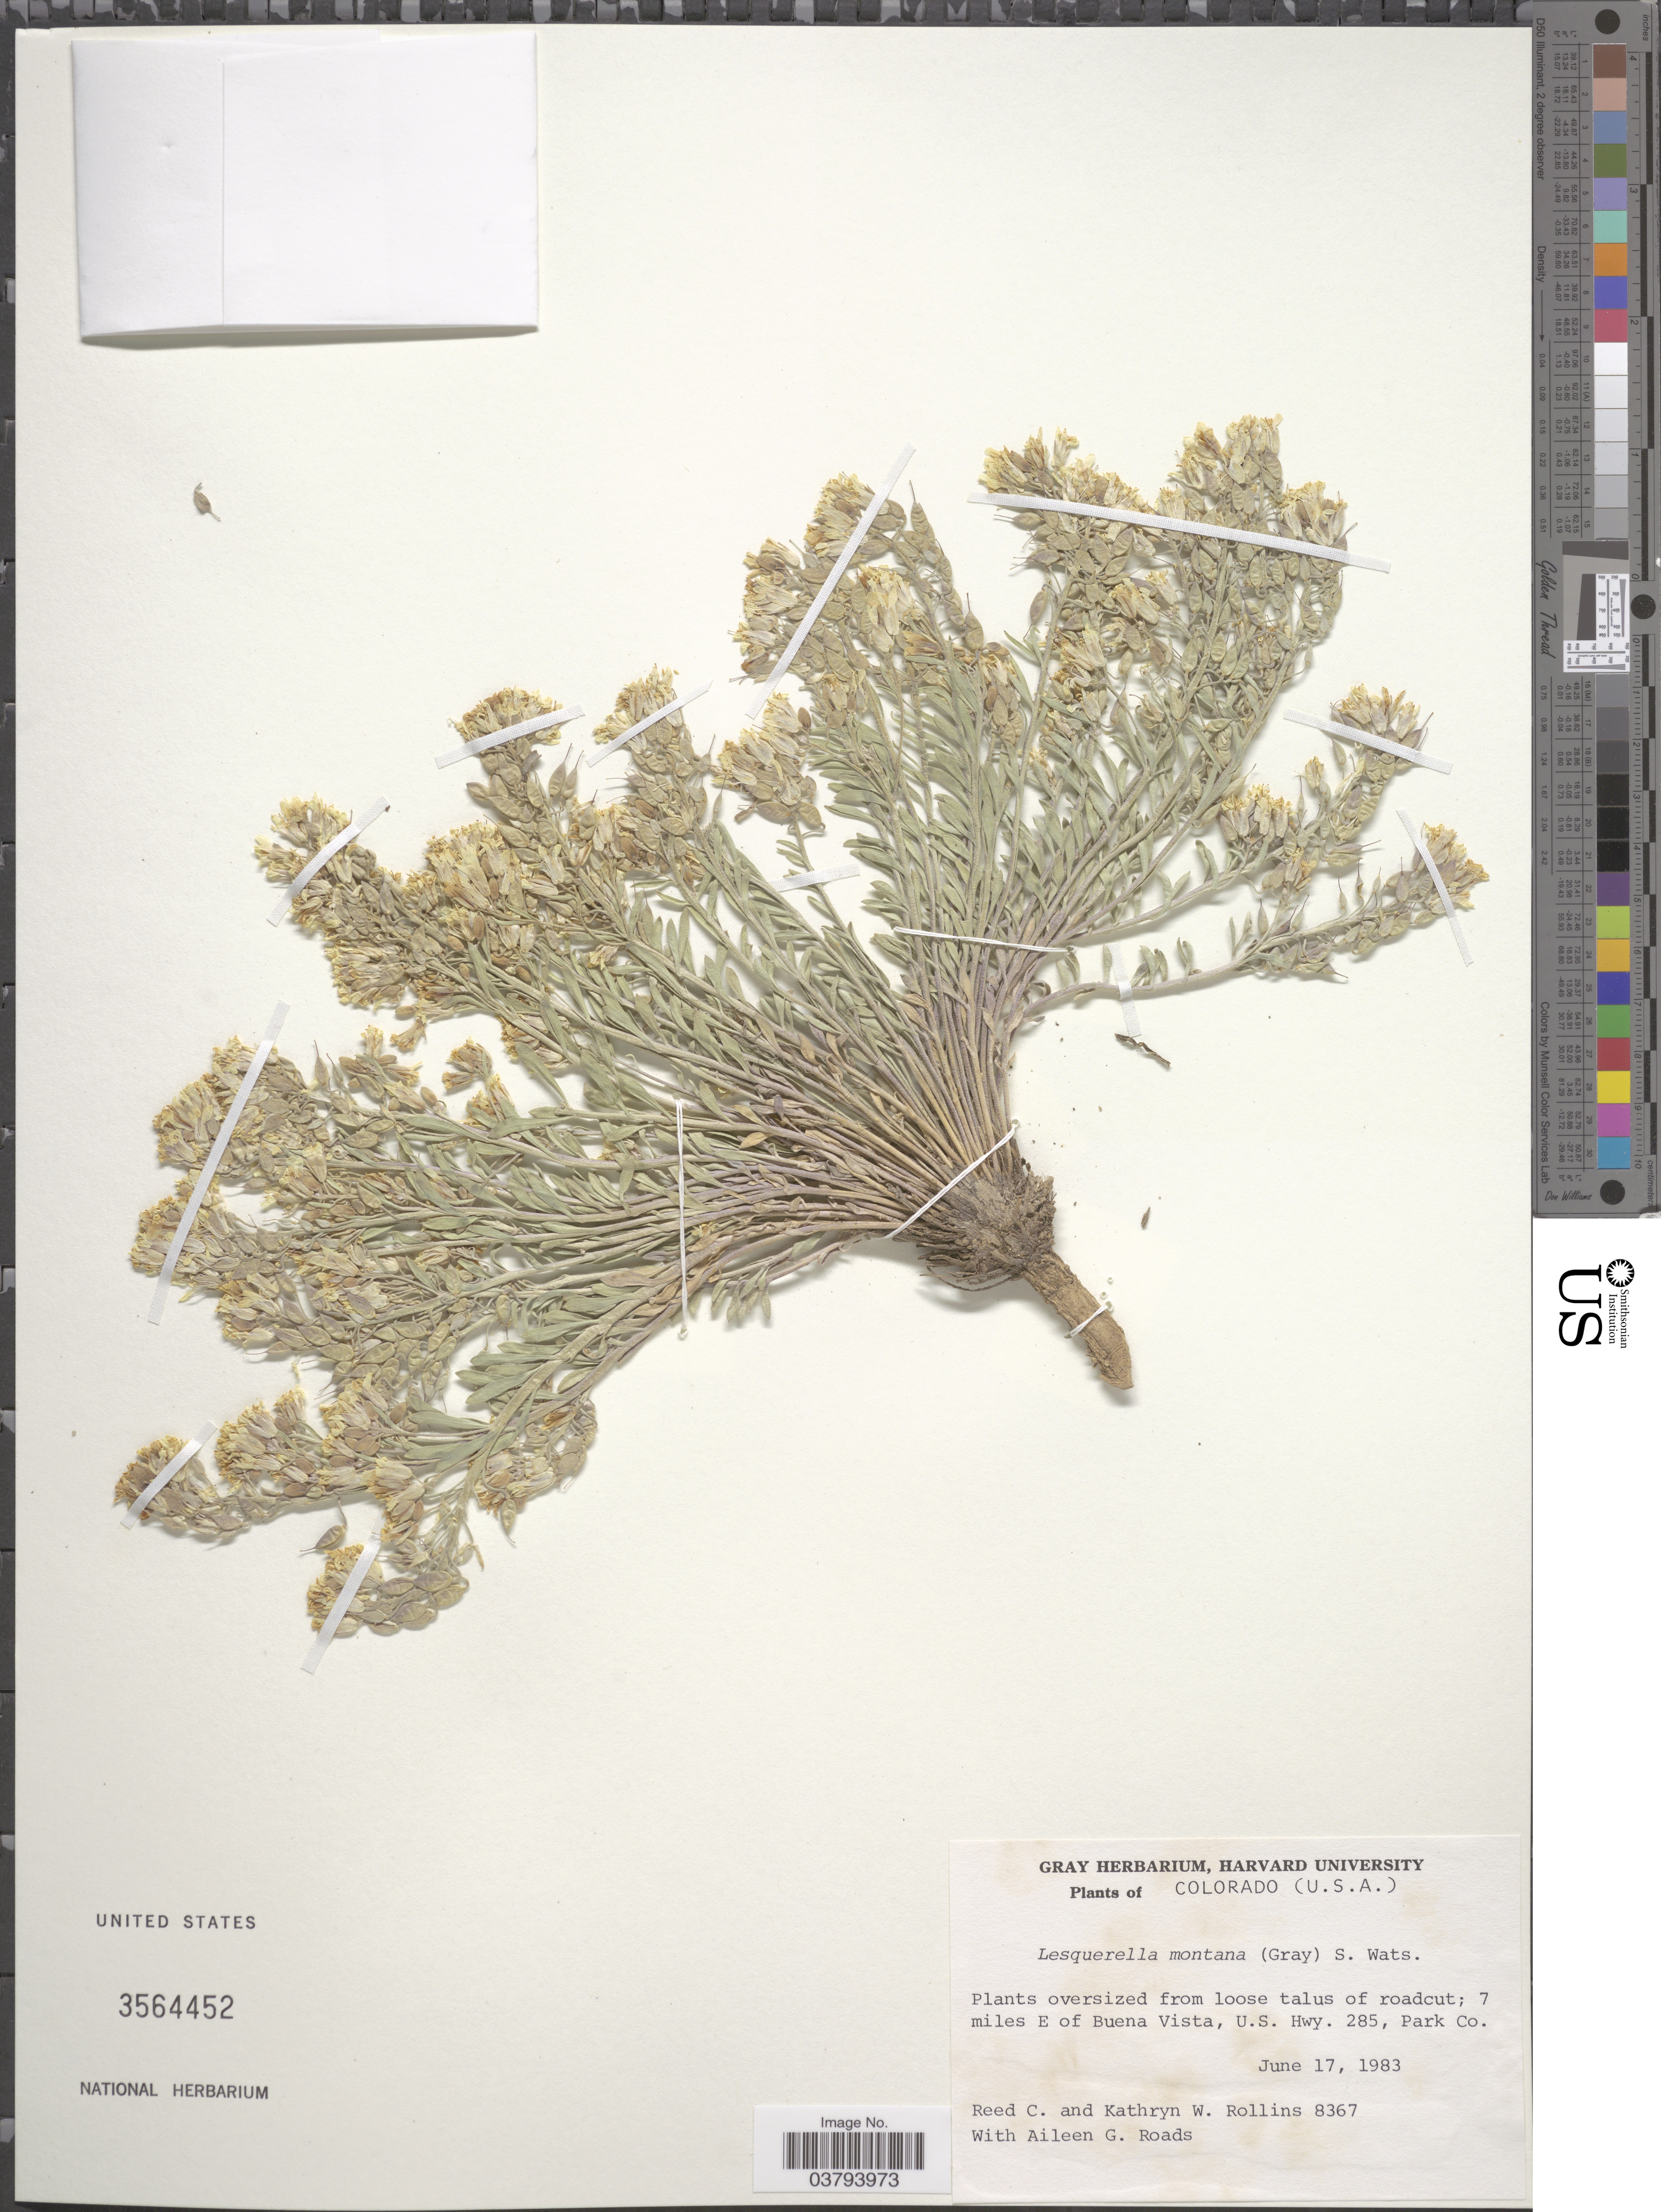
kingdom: Plantae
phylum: Tracheophyta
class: Magnoliopsida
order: Brassicales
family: Brassicaceae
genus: Lesquerella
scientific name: Lesquerella montana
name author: (A. Gray) S. Watson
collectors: R. C. Rollins, K. W. Rollins & A. Roads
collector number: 8367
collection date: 1983-06-17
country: United States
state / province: Colorado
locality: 7 miles E of Buena Vista, U.S. Hwy. 285, Park Co.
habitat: loose talus of road-cut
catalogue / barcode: US 3564452